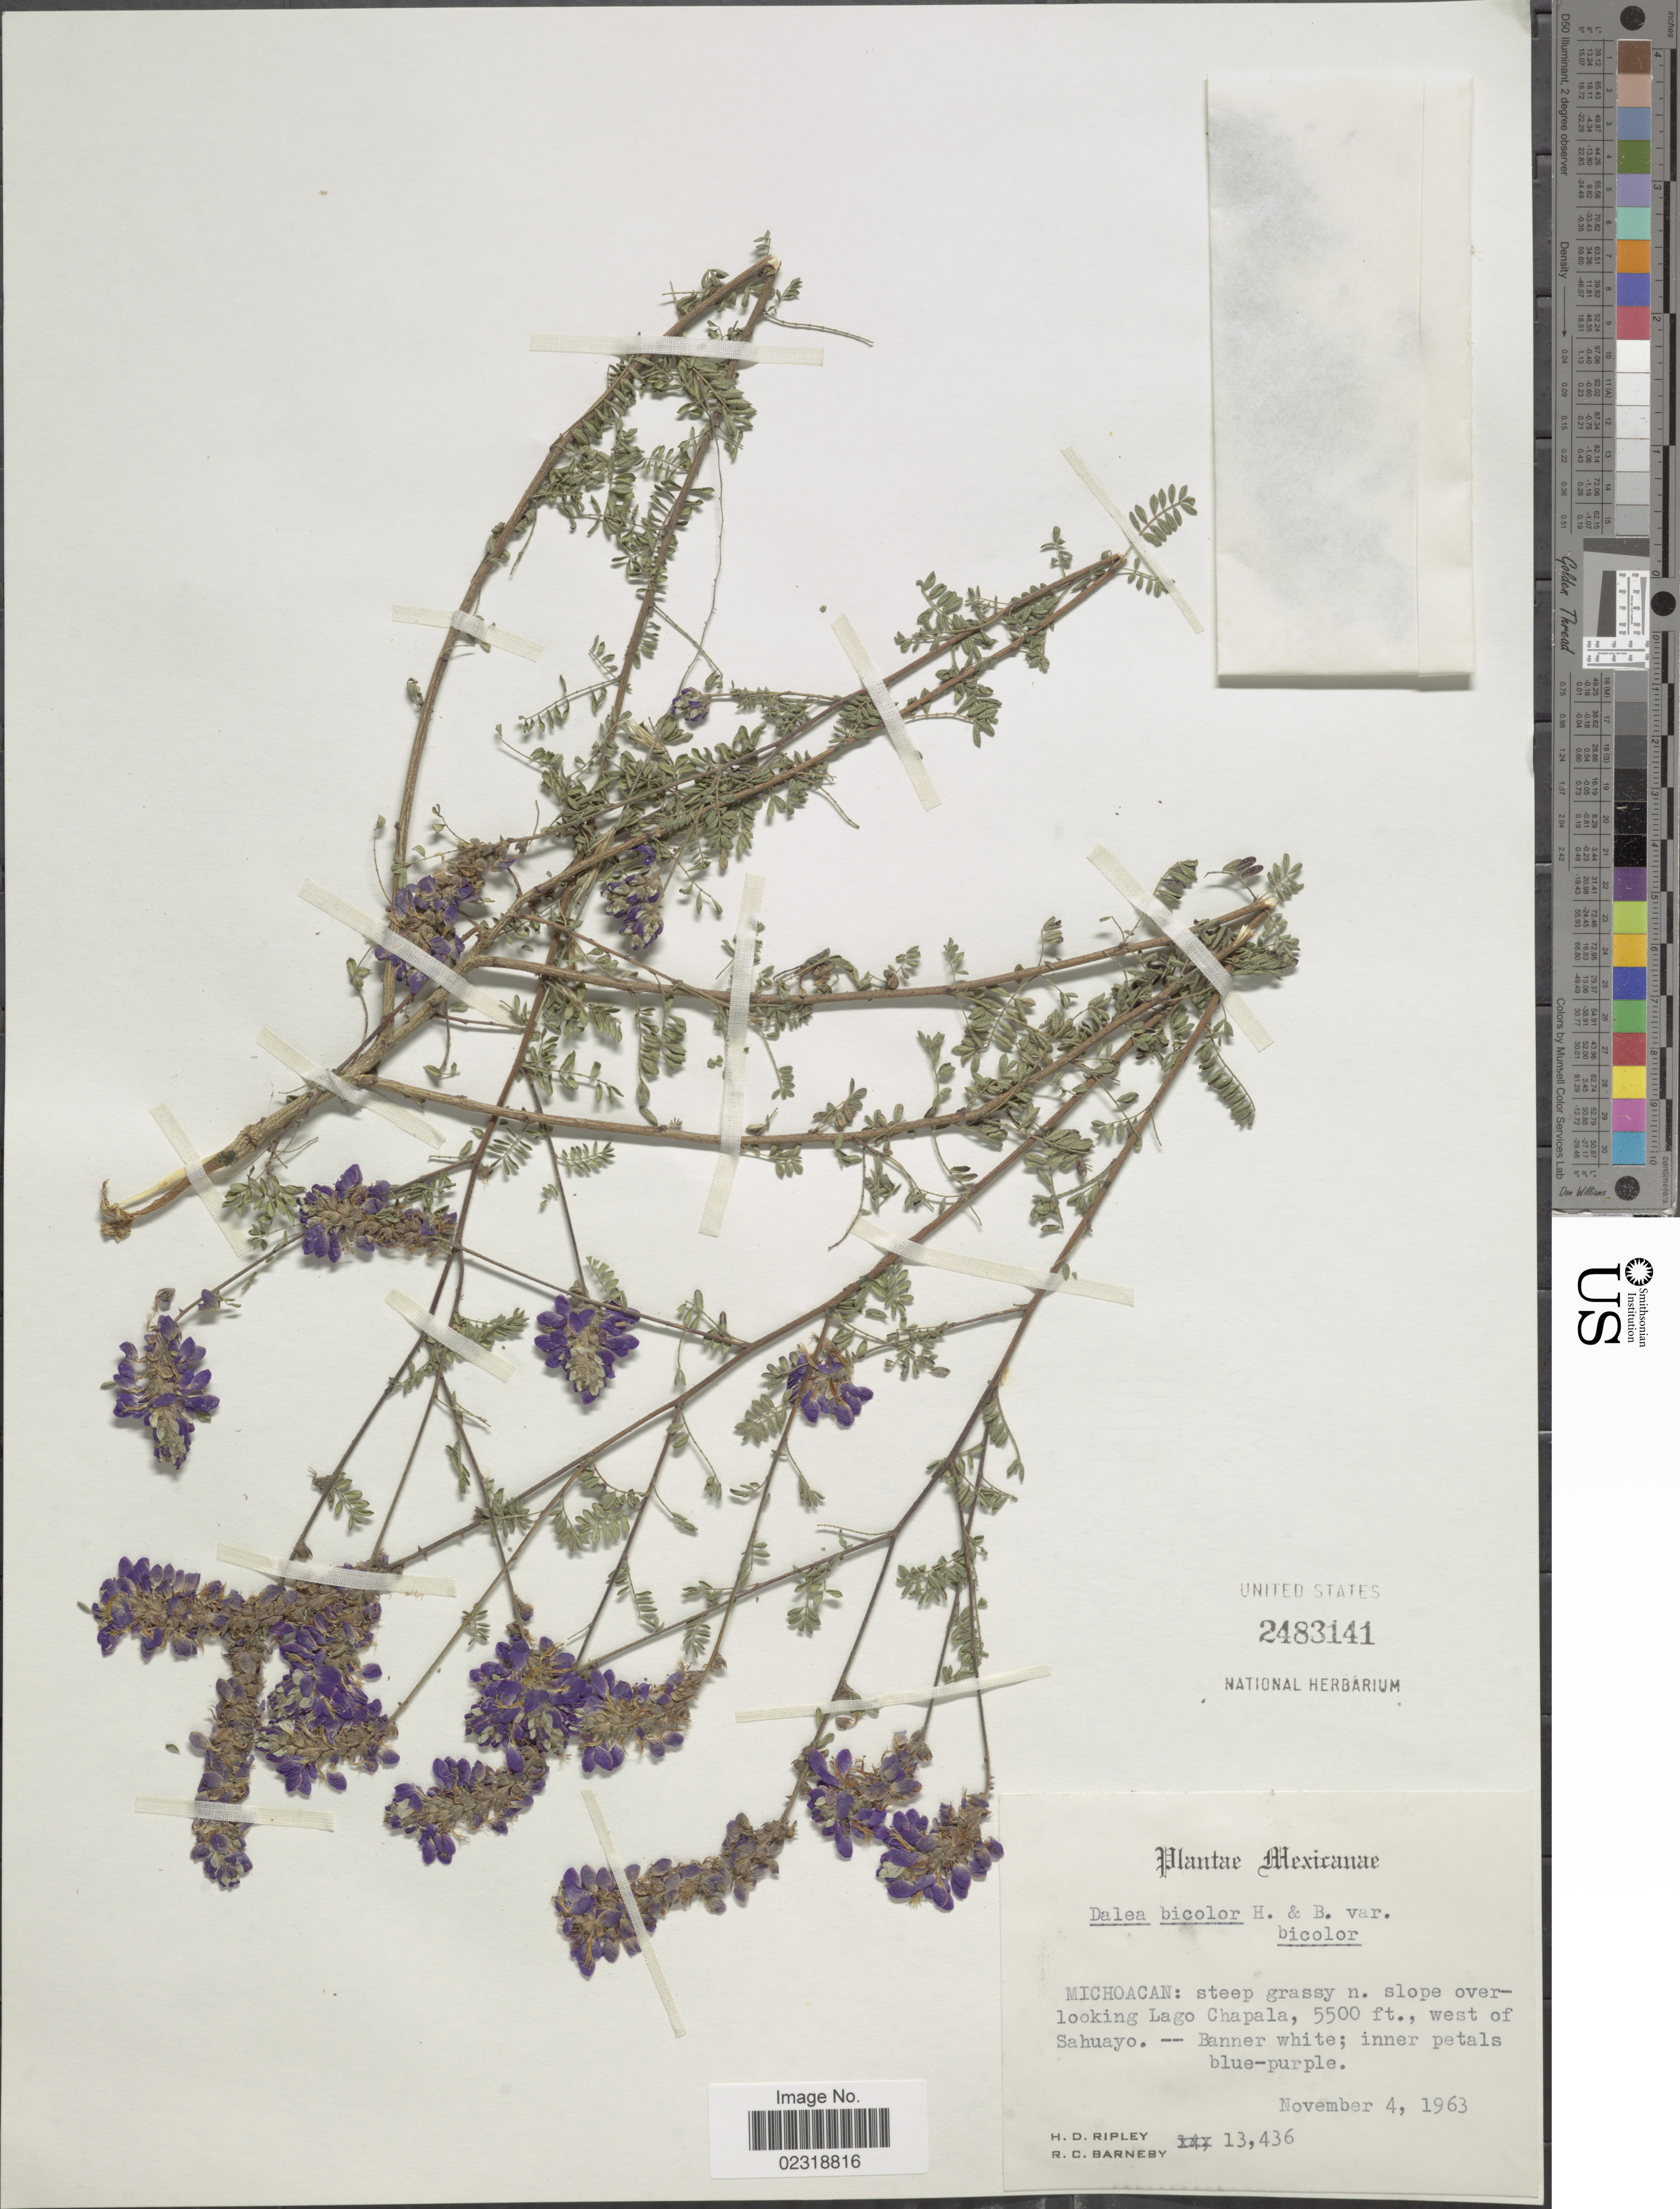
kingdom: Plantae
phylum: Tracheophyta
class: Magnoliopsida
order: Fabales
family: Fabaceae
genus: Dalea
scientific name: Dalea bicolor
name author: Humb. & Bonpl. ex Willd.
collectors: H. Ripley & R. C. Barneby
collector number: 13436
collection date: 1963-11-04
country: Mexico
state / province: Michoacán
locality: Steep grassy n. slope overlooking Lago Chapala, west of Sahuayo.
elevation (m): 1676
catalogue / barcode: US 2483141